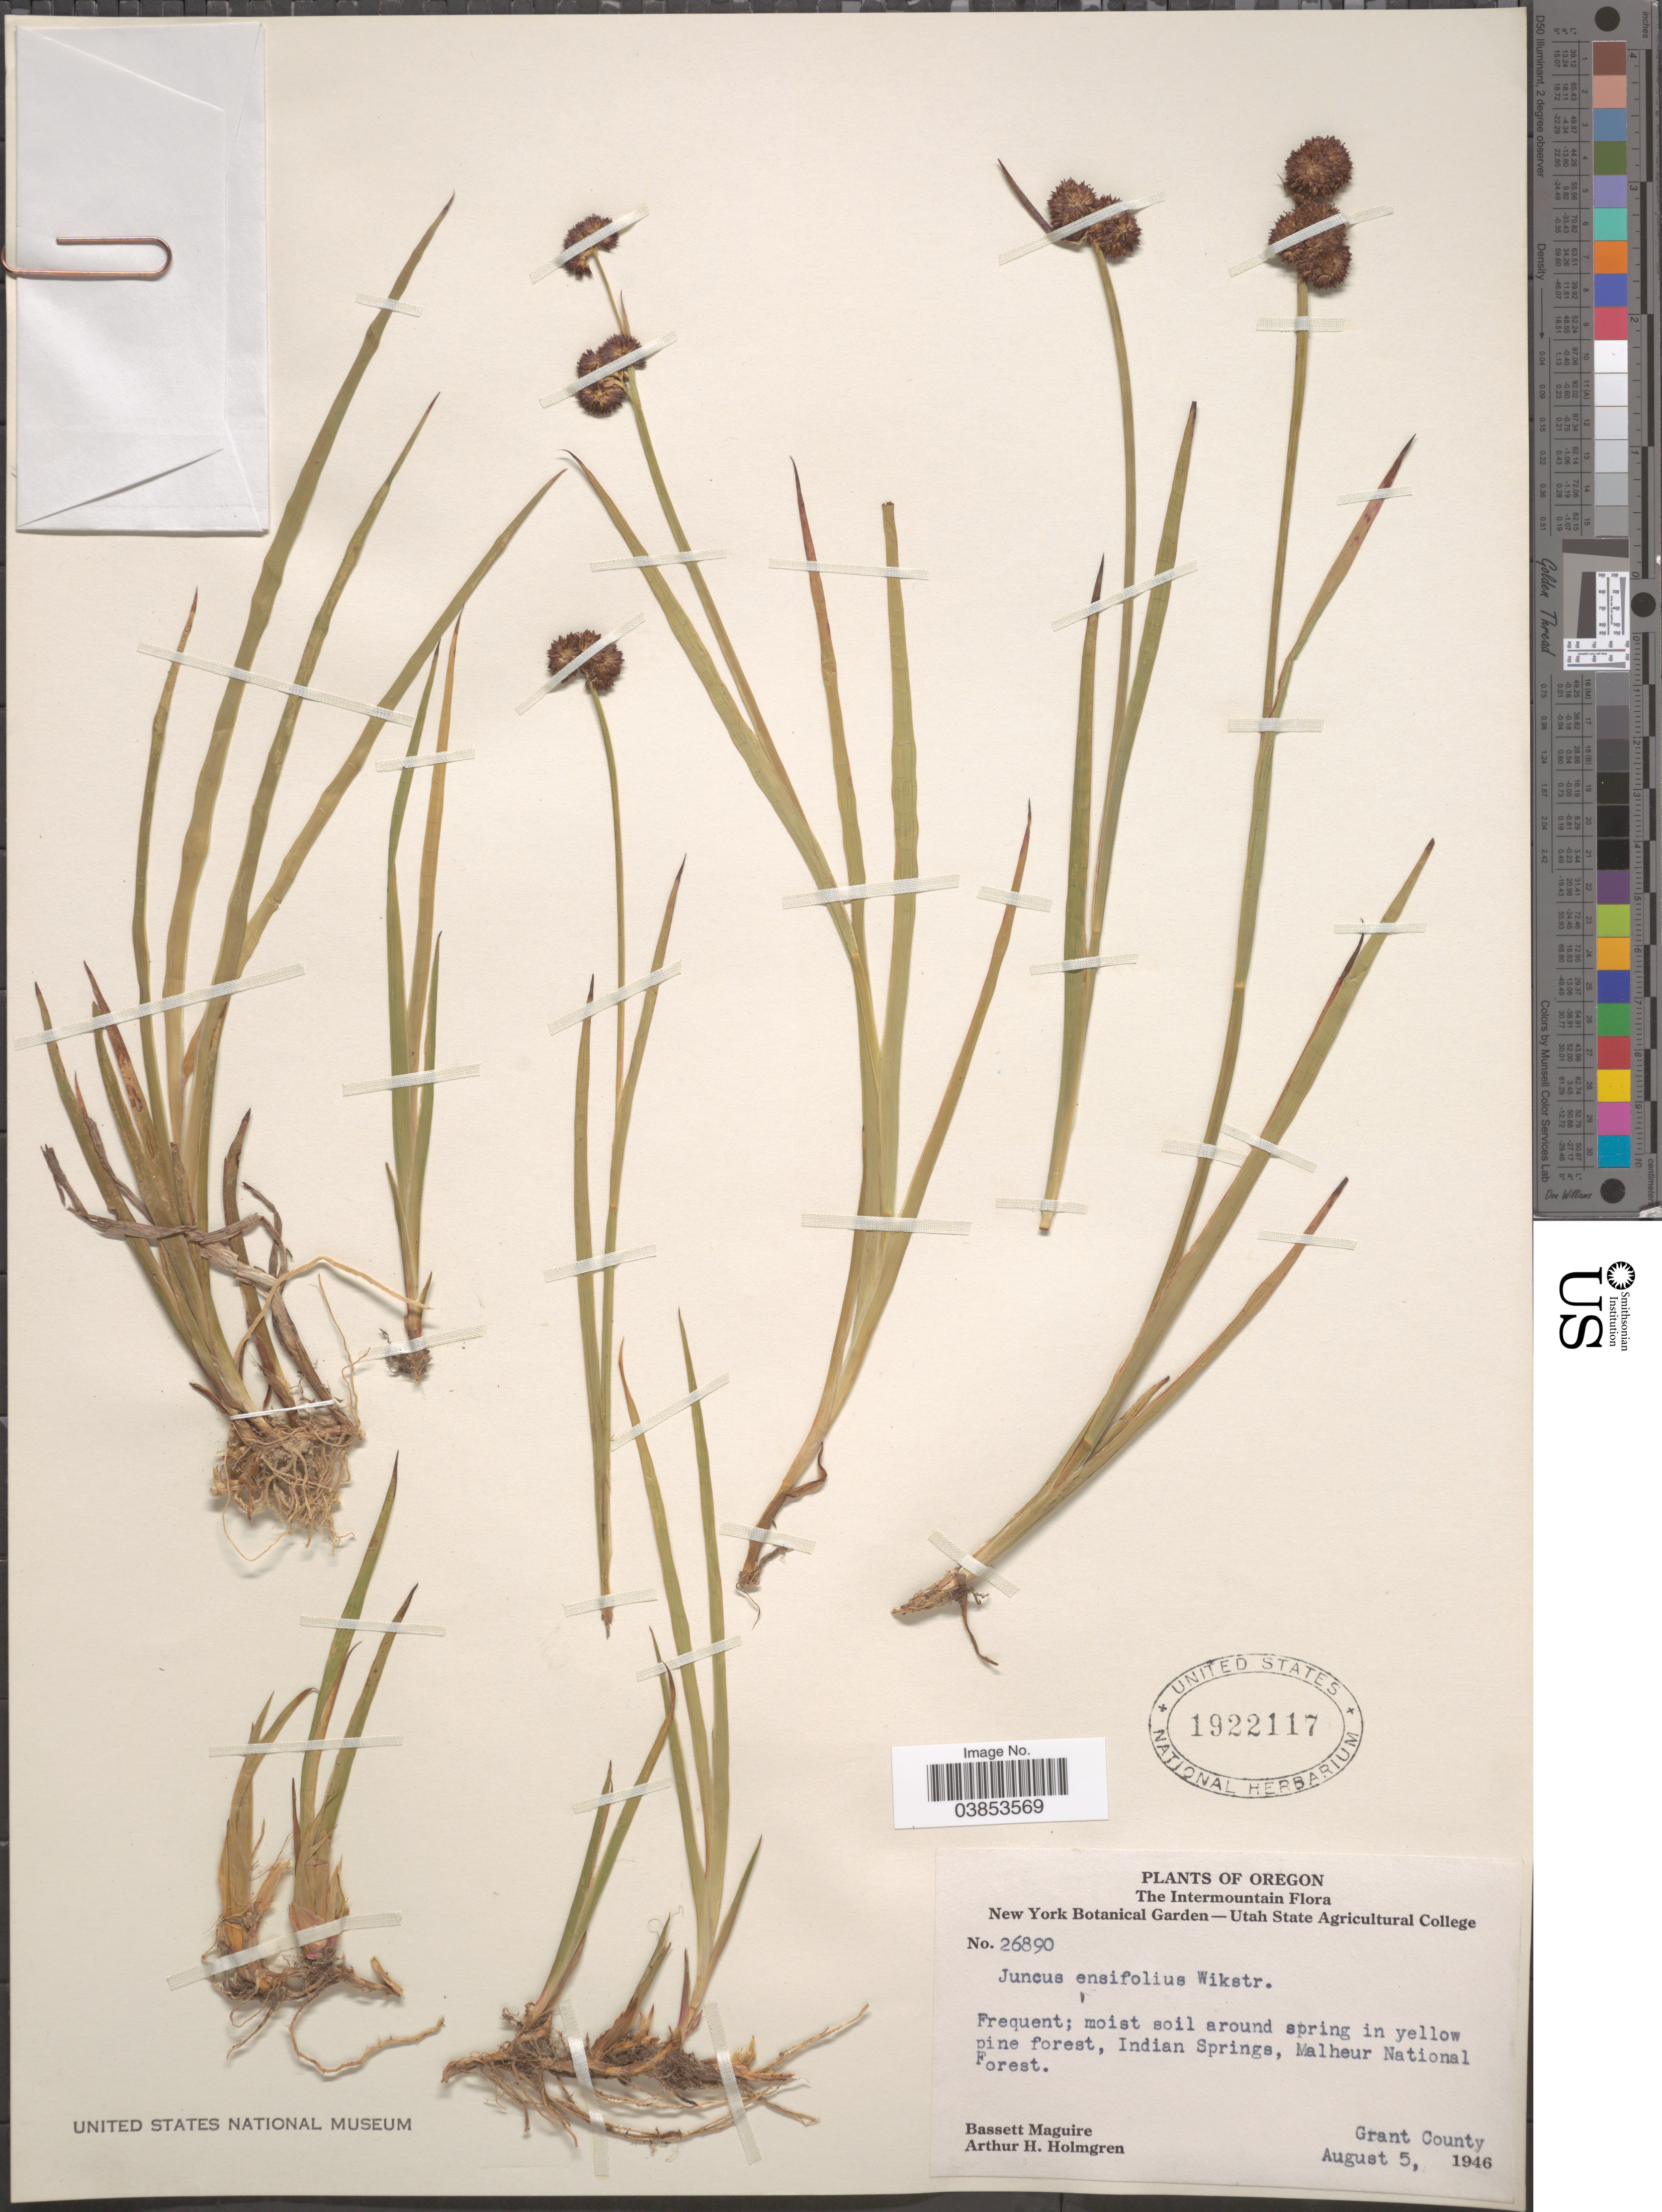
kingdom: Plantae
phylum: Tracheophyta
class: Liliopsida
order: Poales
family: Juncaceae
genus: Juncus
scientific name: Juncus ensifolius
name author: Wikstr.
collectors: B. Maguire & A. H. Holmgren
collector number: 26890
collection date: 1946-08-05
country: United States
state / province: Oregon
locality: The Intermountain. Indian Springs, Malheur National Forest. Grant County.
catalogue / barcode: US 1922117